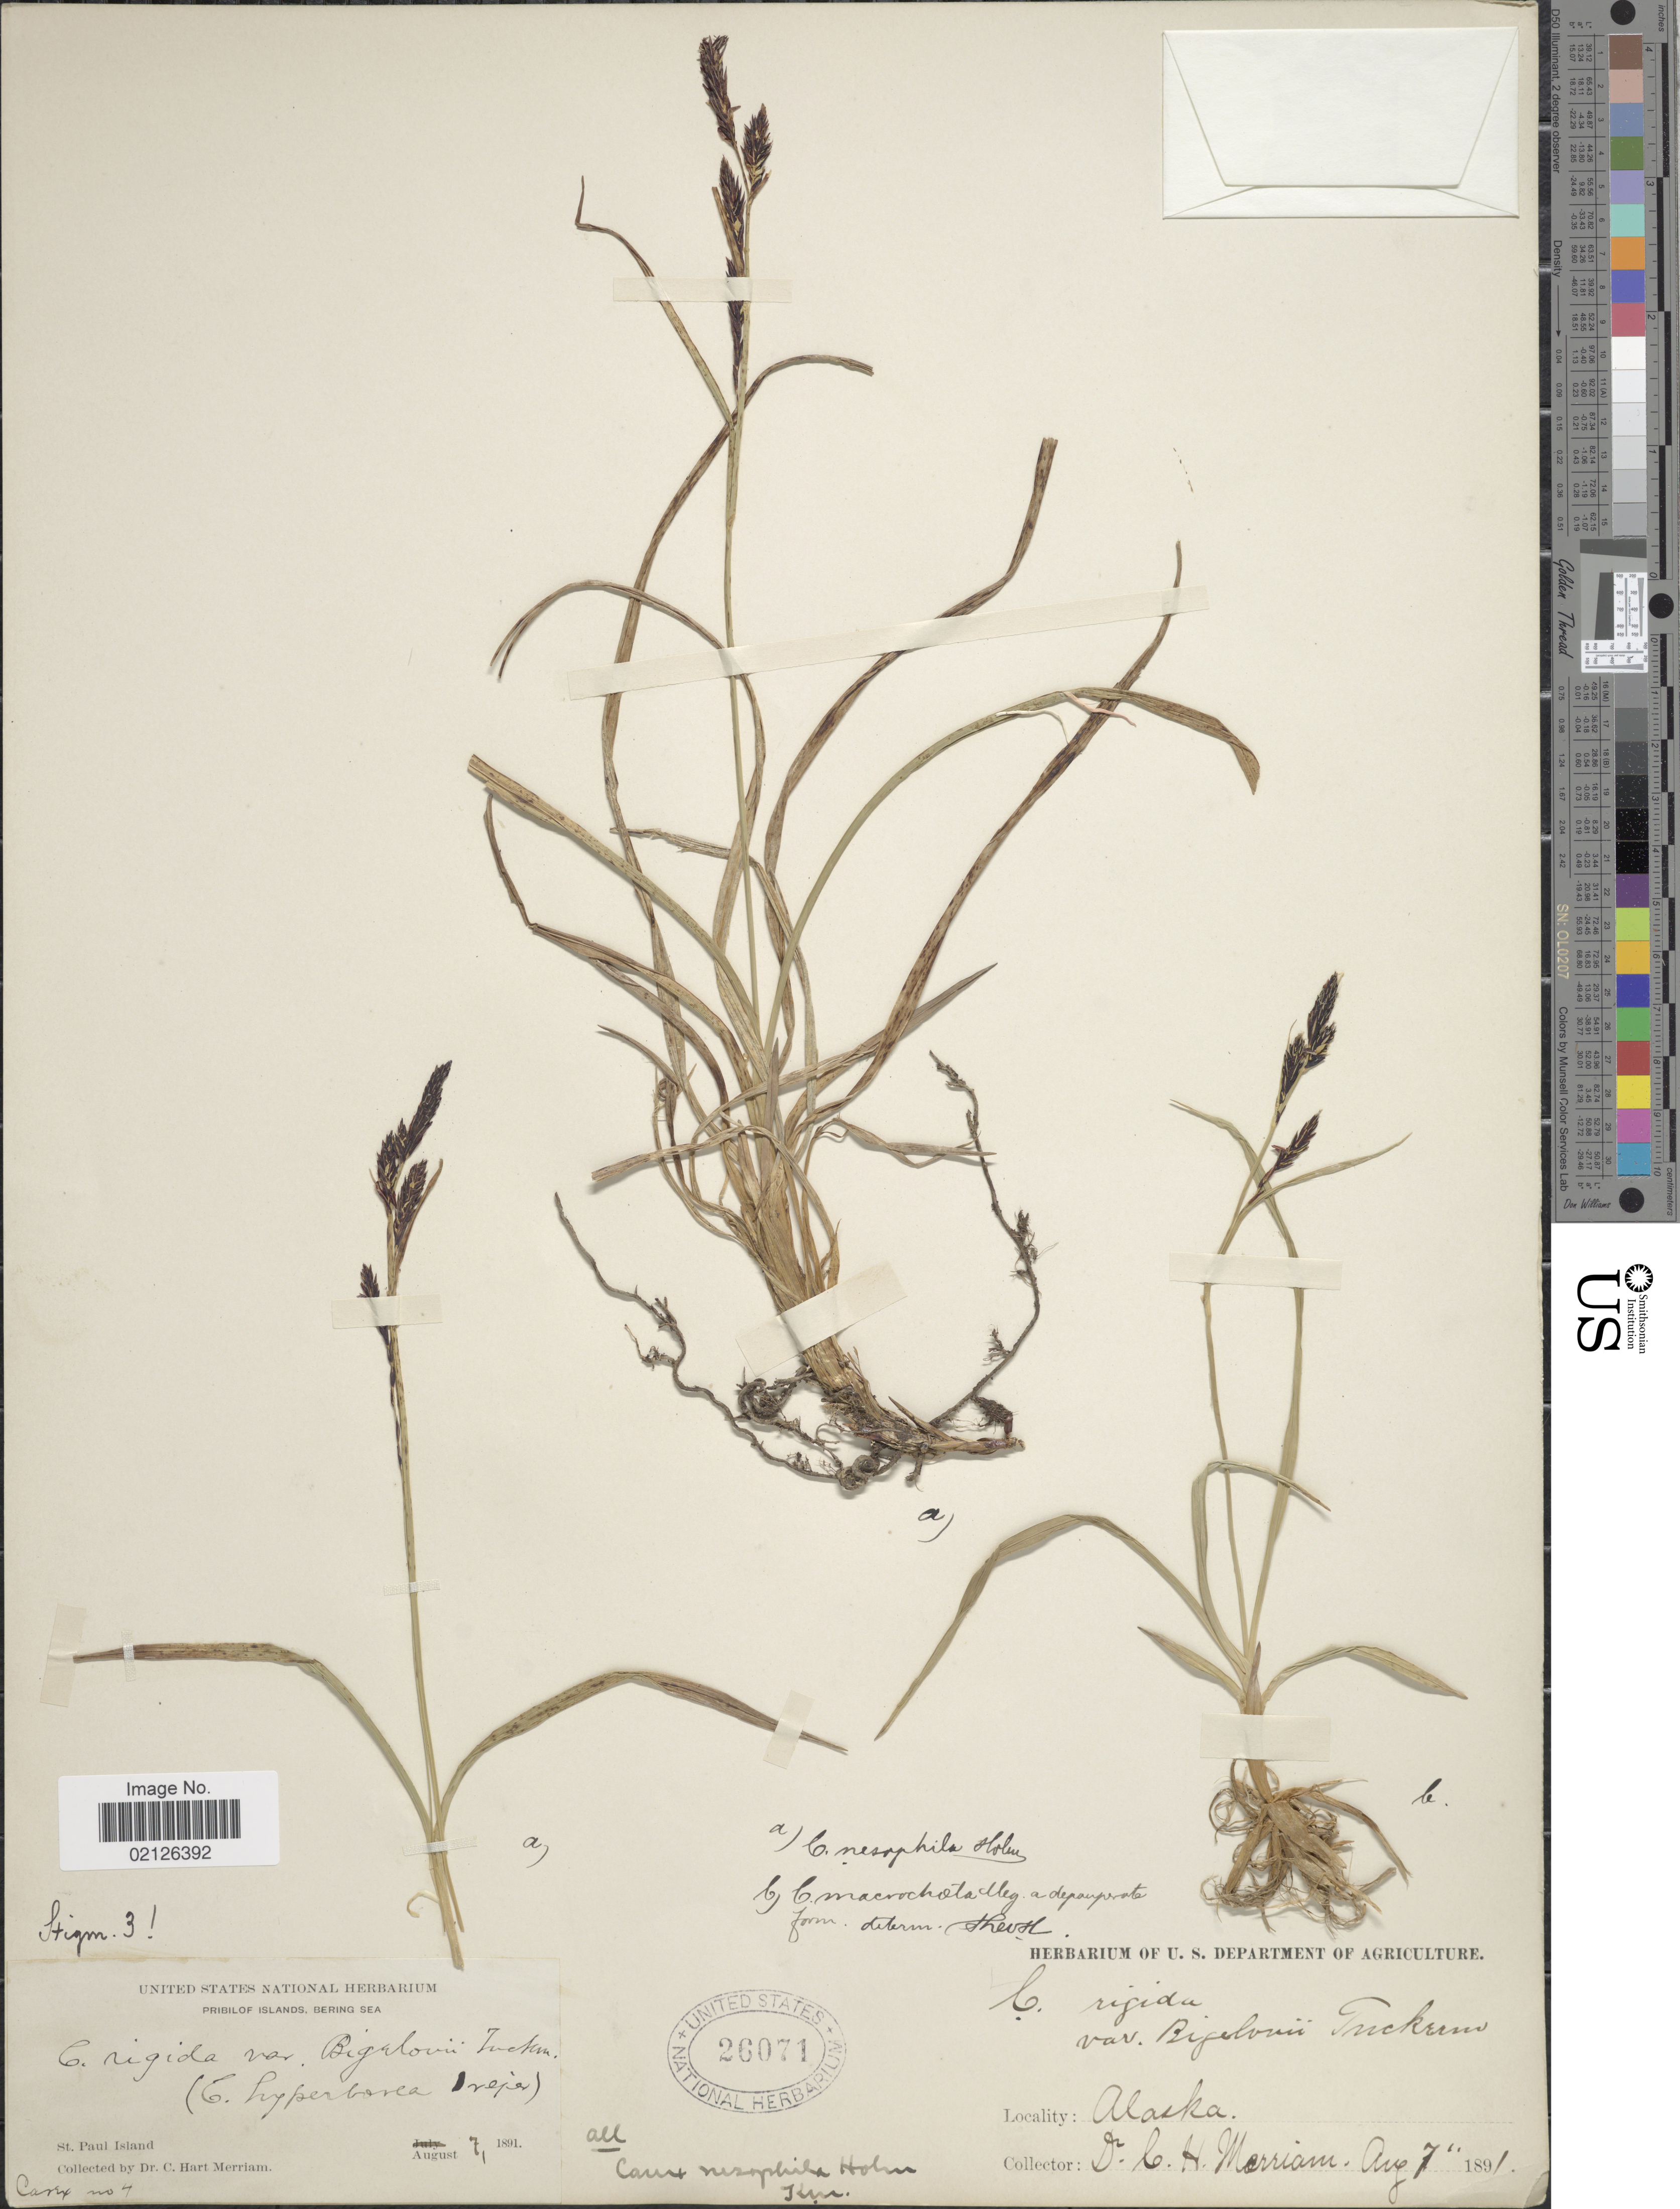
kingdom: Plantae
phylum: Tracheophyta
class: Liliopsida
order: Poales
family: Cyperaceae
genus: Carex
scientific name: Carex microchaeta subsp. nesophila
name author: (Holm) D.F. Murray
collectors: C. Merriam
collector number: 7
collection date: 1891-08-07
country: United States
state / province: Alaska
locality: St Paul Island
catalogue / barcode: US 26071